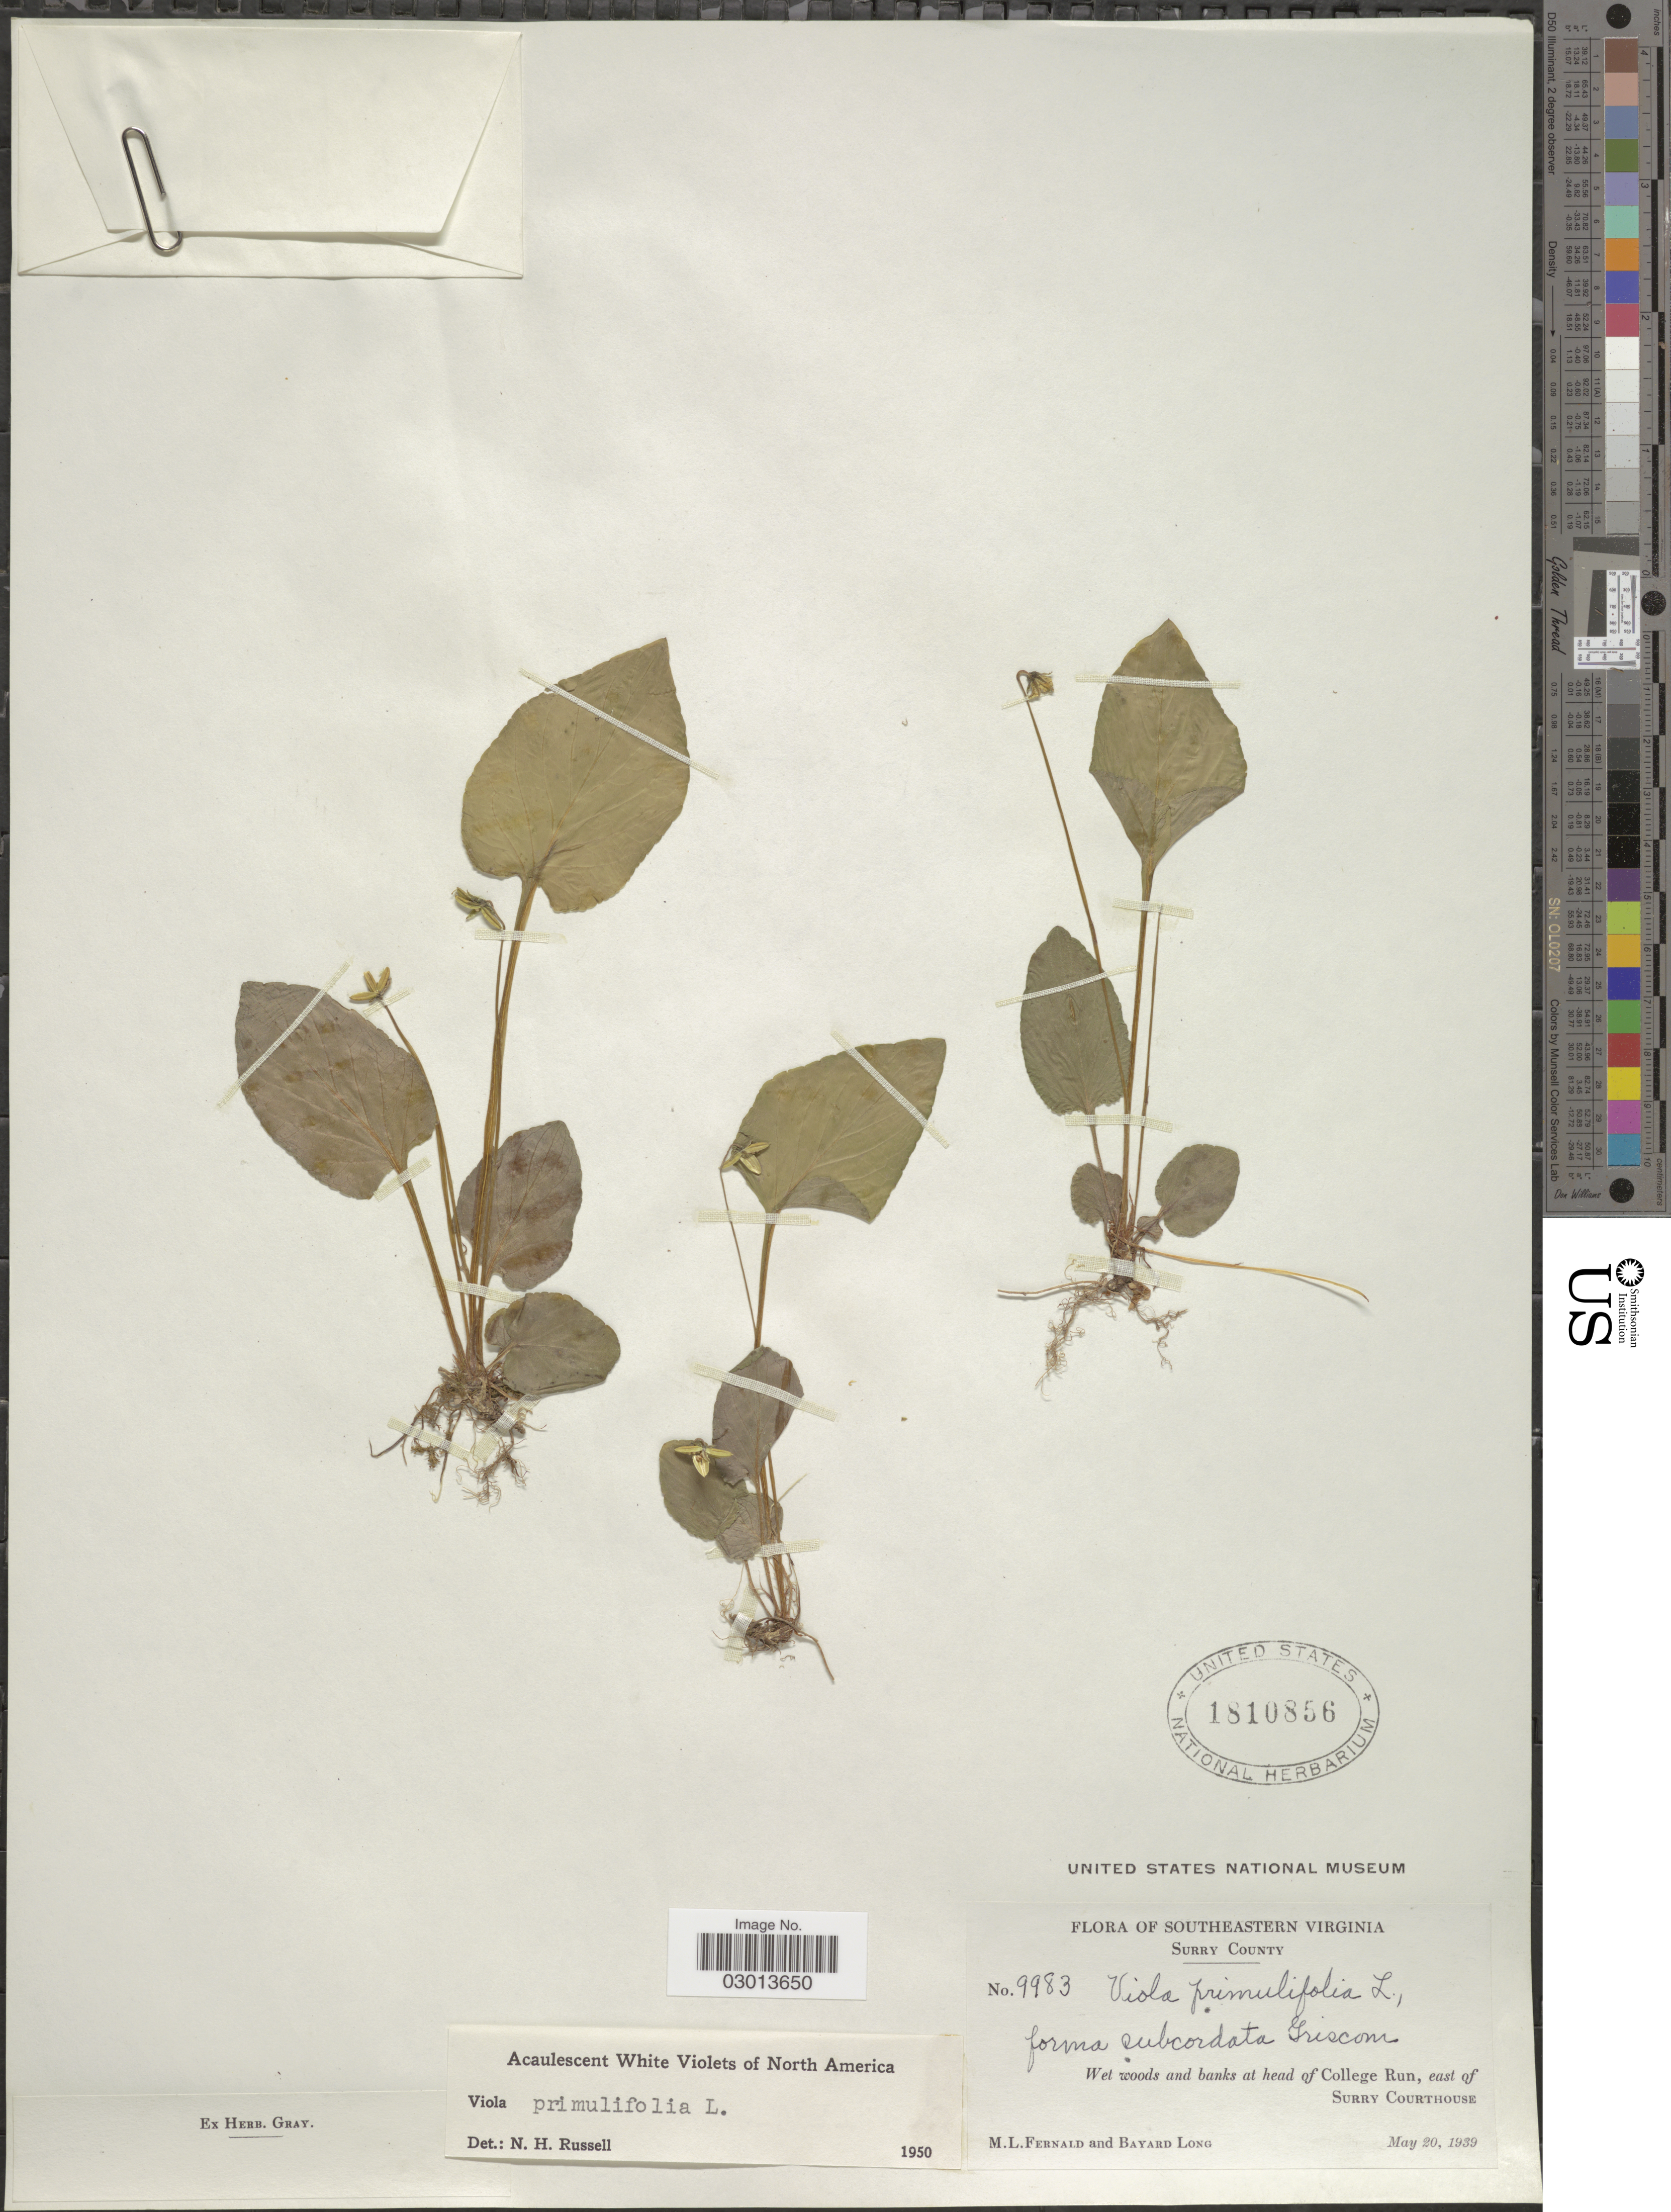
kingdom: Plantae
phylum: Tracheophyta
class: Magnoliopsida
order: Malpighiales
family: Violaceae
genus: Viola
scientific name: Viola primulifolia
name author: L.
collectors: M. L. Fernald & B. Long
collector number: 9983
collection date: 1939-05-20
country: United States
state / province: Virginia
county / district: Surry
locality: Southeastern Virginia. Surry County. Wet woods and banks at head of College Run, east of Surry Courthouse.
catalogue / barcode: US 1810856